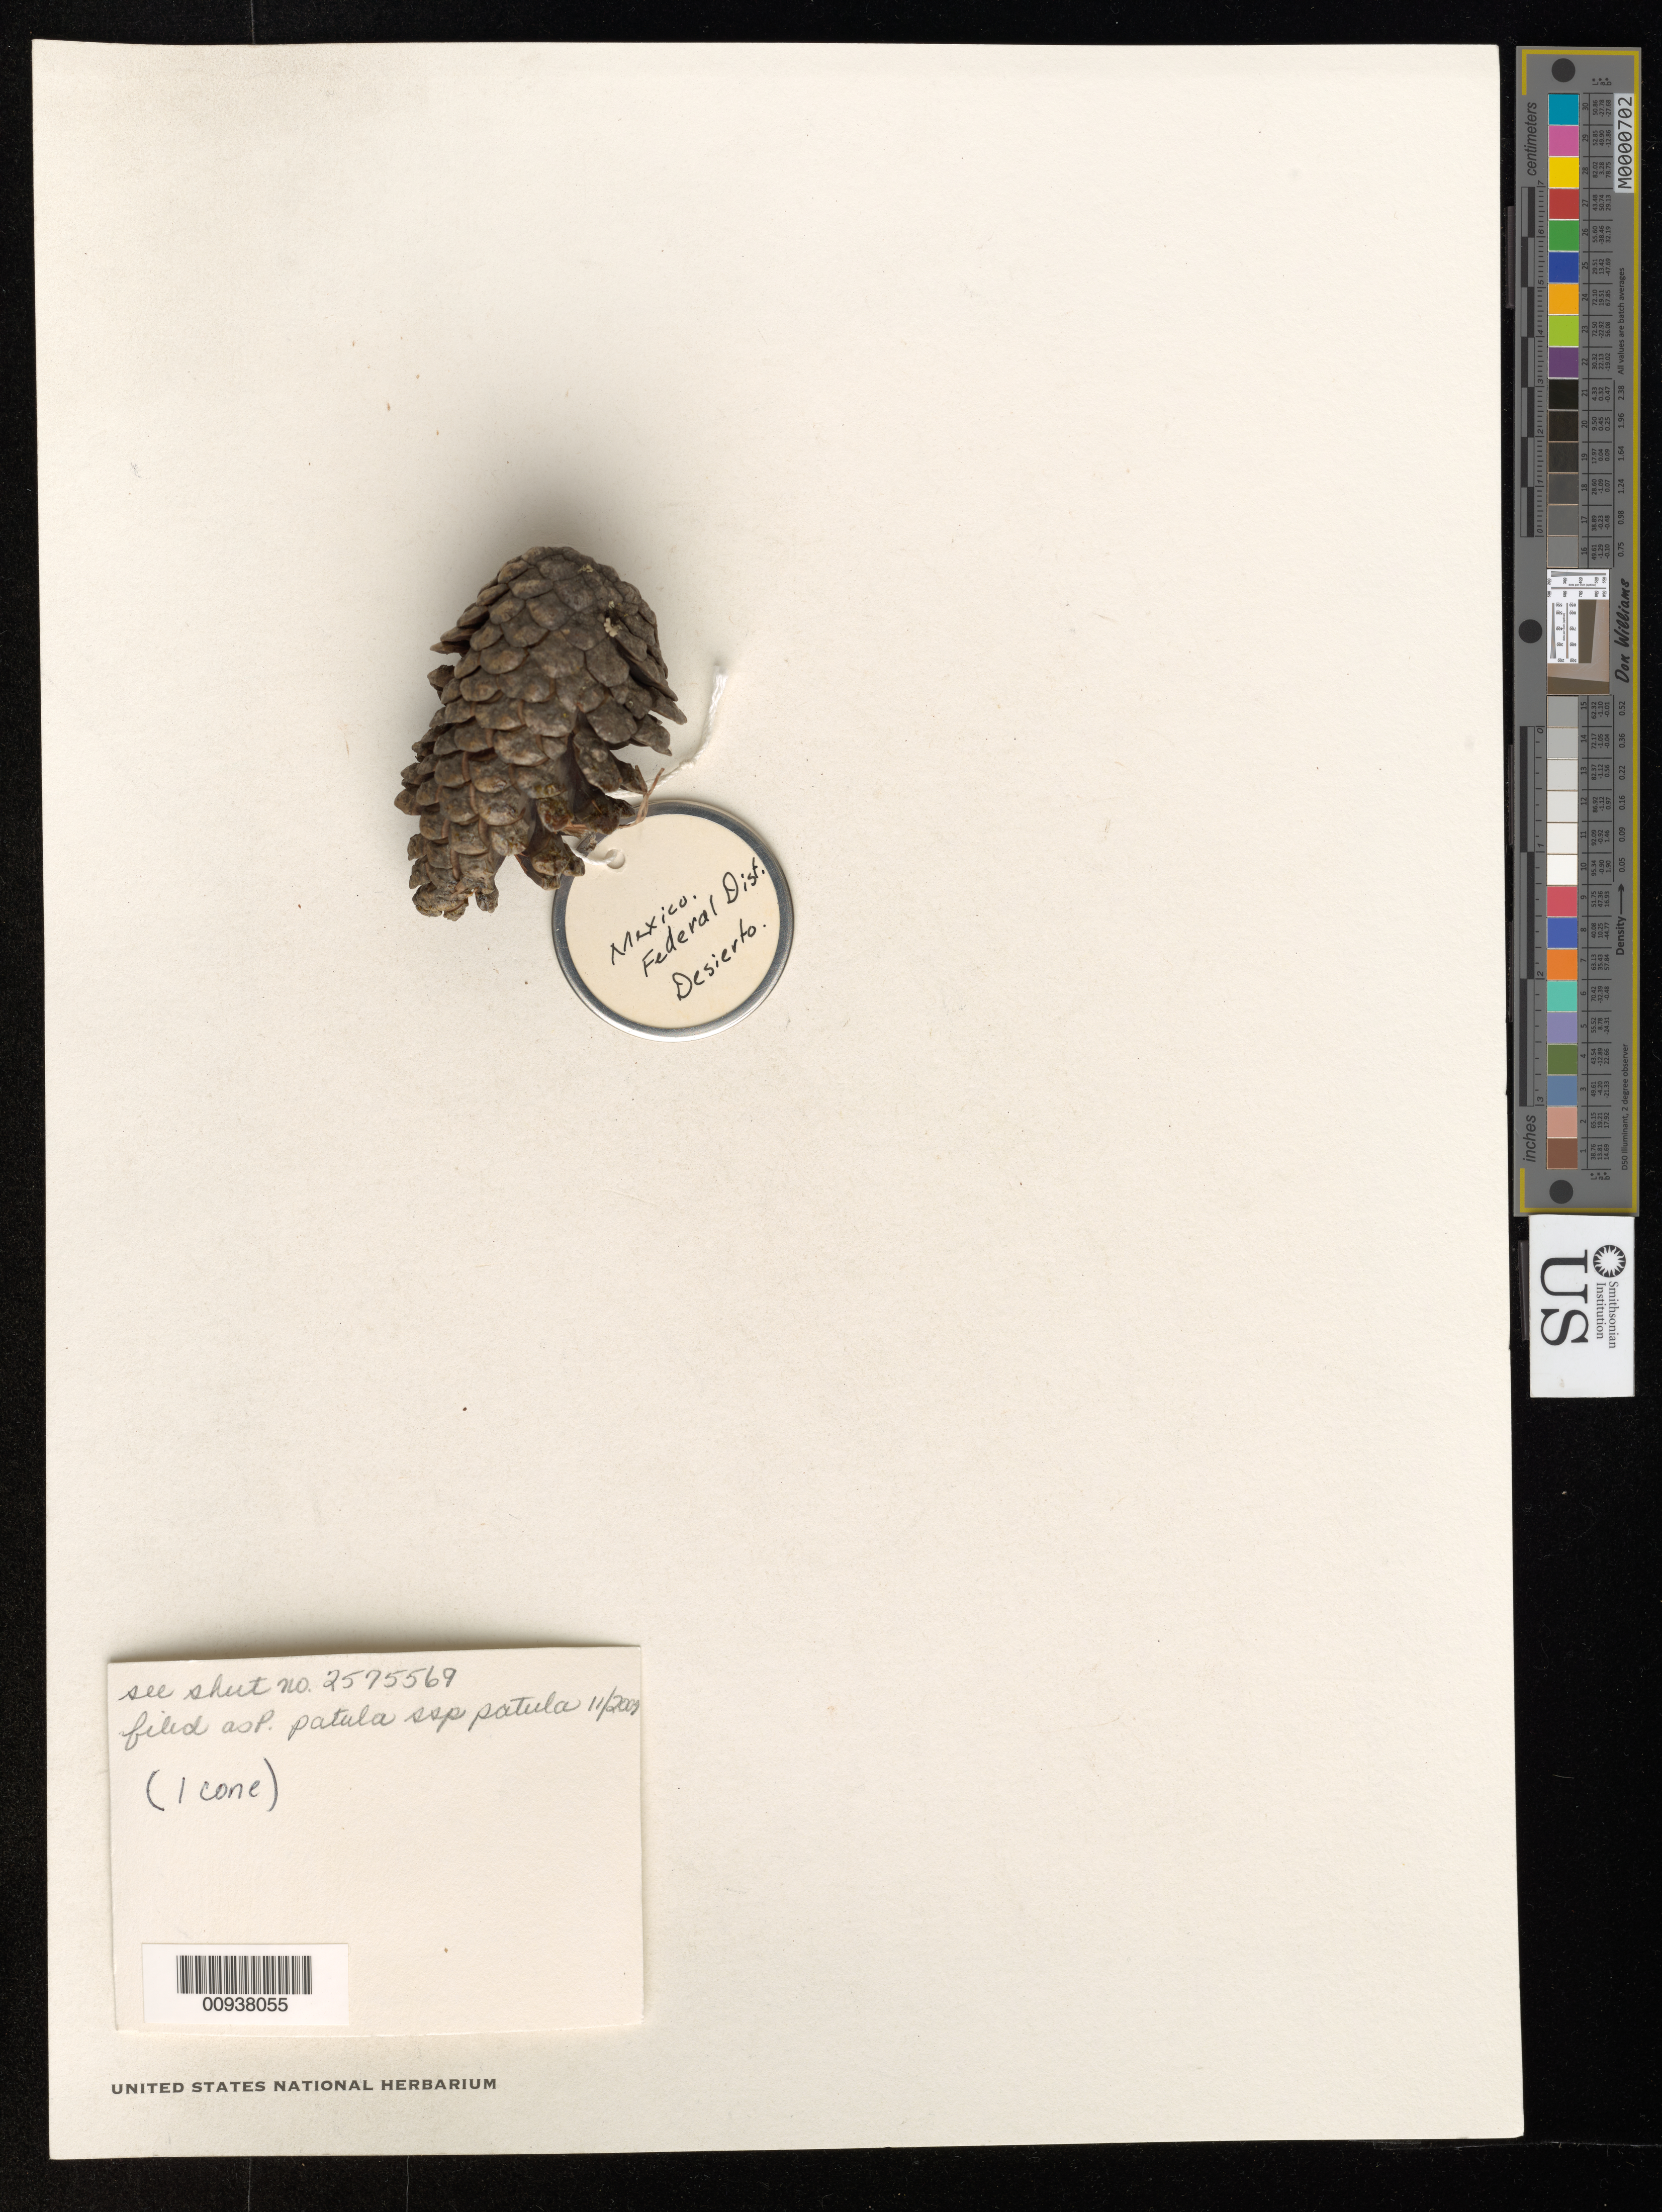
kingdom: Plantae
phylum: Tracheophyta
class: Pinopsida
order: Pinales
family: Pinaceae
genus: Pinus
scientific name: Pinus patula subsp. patula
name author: Schltdl. & Cham.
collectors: J. H. Beaman & J. Andrésen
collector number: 4526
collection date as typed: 24 Sep 1961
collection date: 1961-09-24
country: Mexico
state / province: Distrito Federal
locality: In Desierto de los Leones, 6 kms. From the entrance near the Mexico-Toluca highway.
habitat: In pine-fir forest. One of the dominant species.